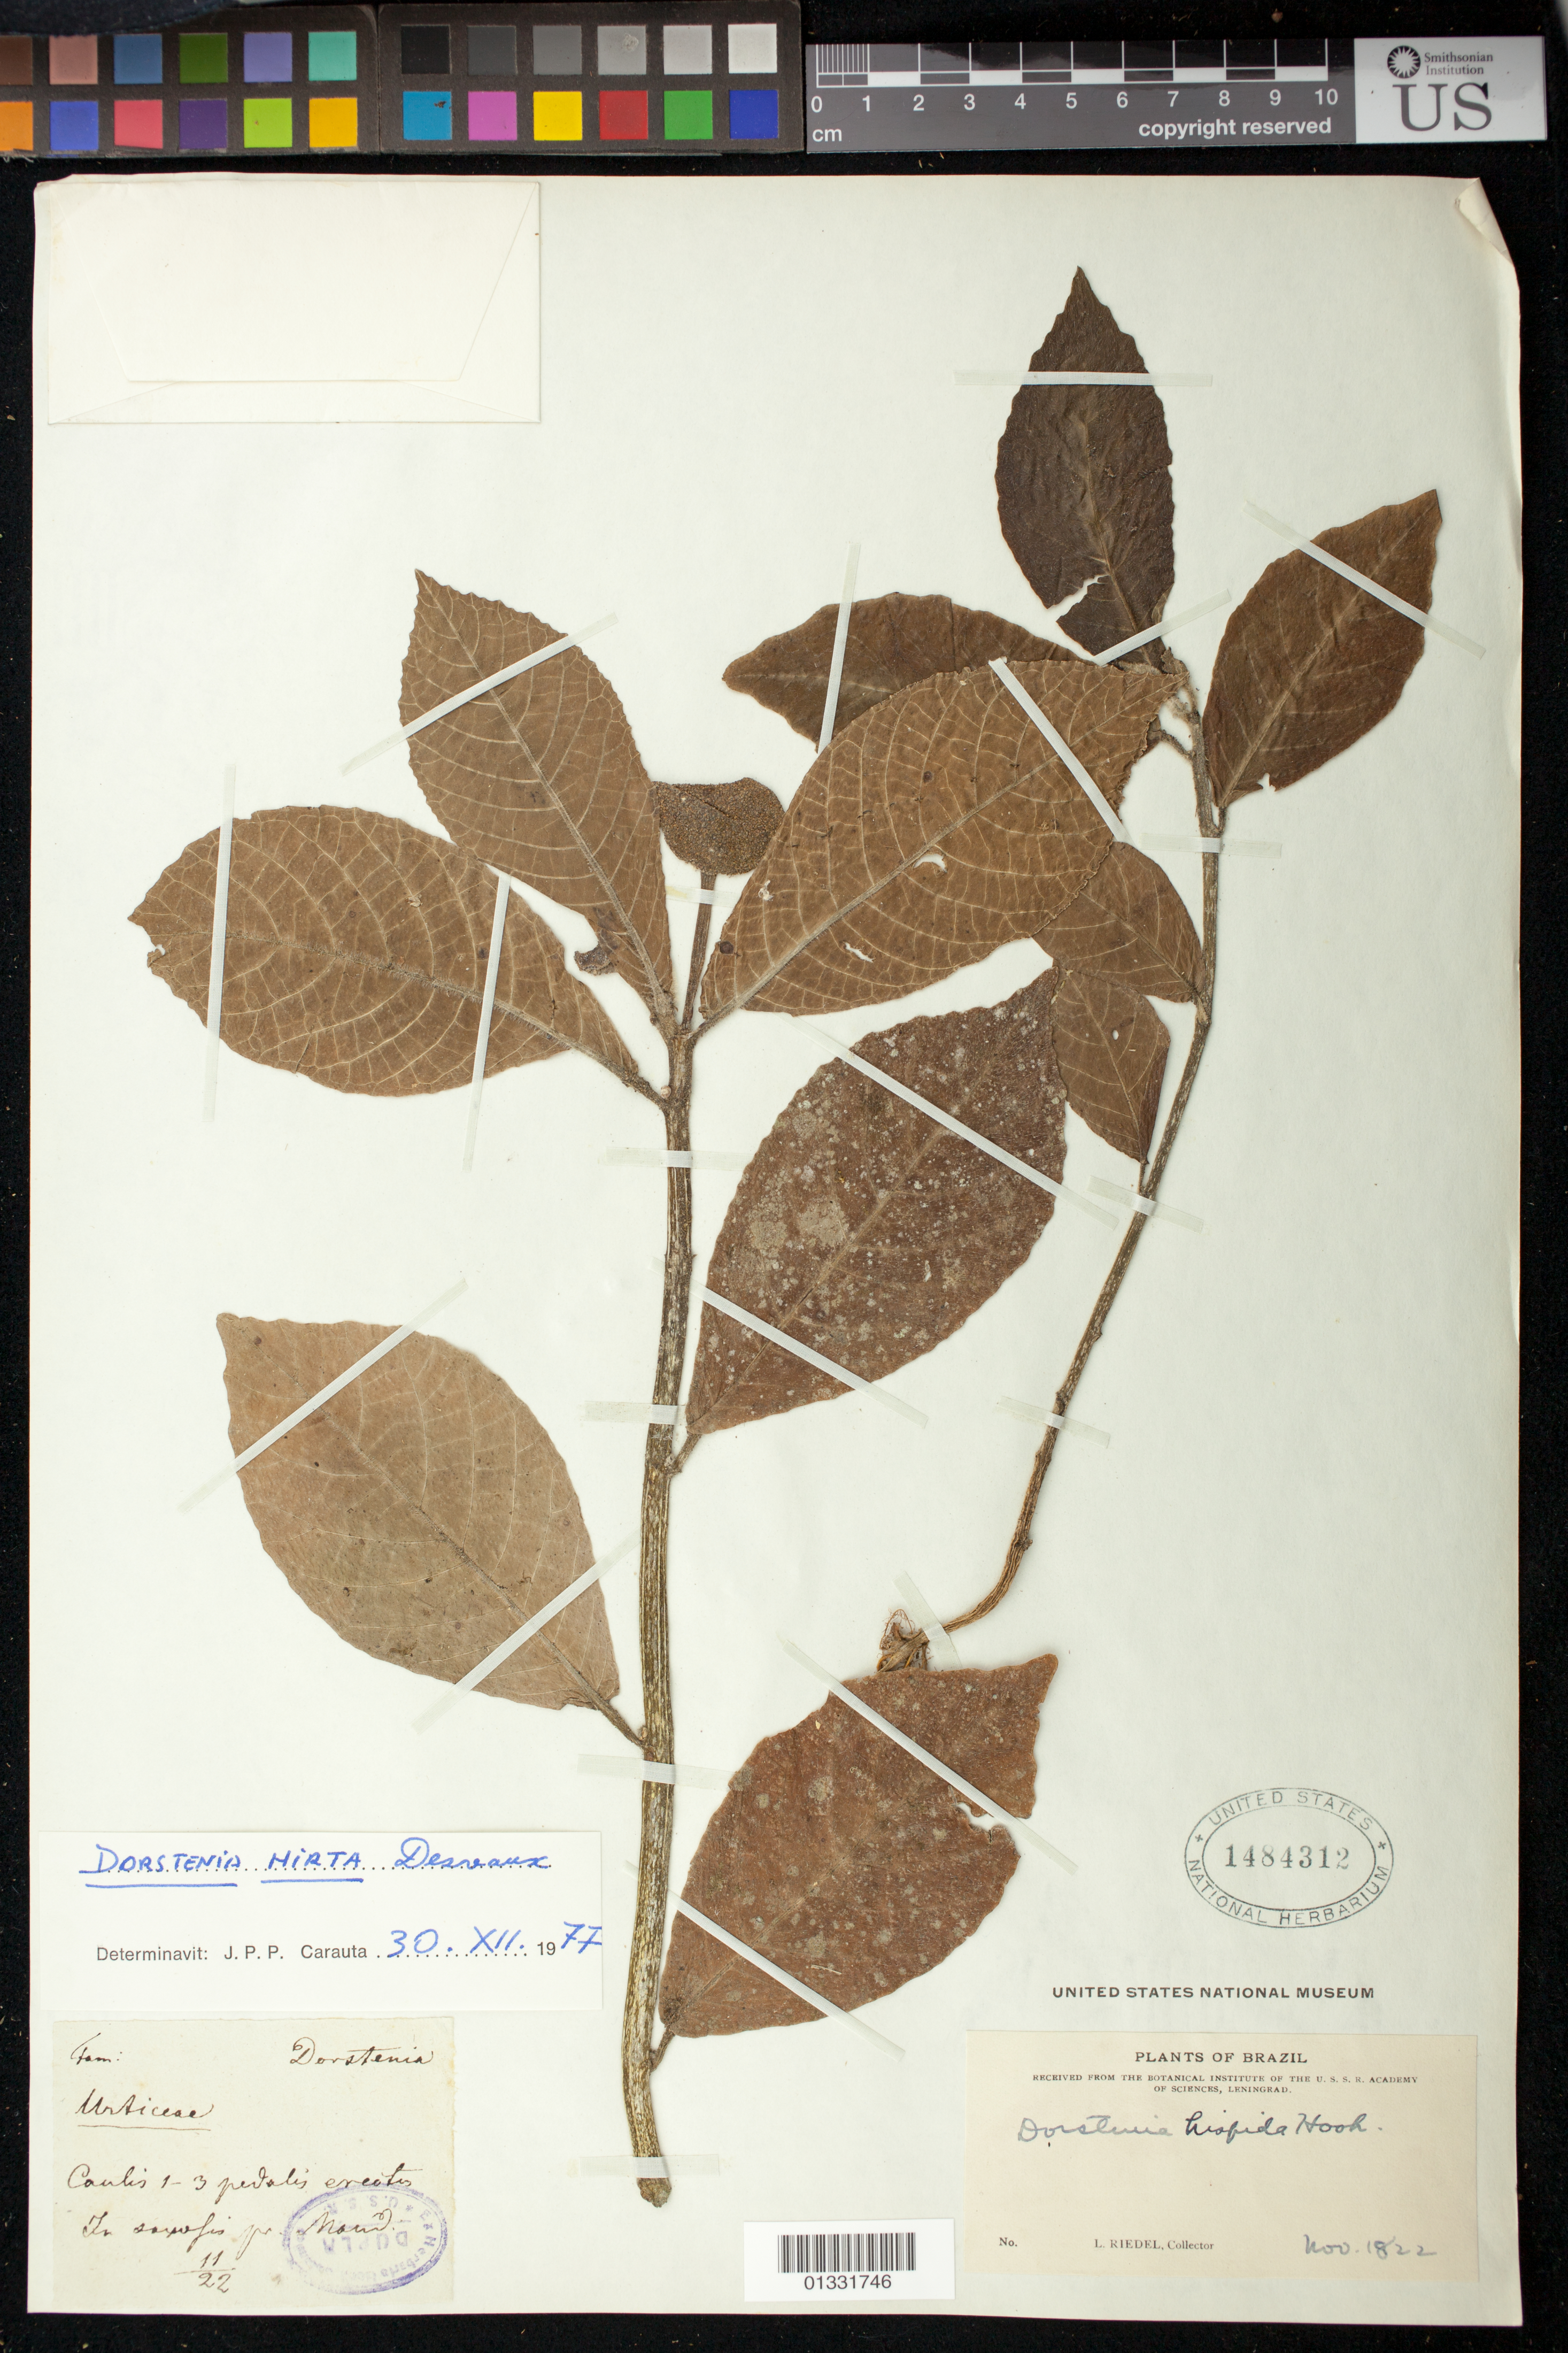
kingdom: Plantae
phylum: Tracheophyta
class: Magnoliopsida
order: Rosales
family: Moraceae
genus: Dorstenia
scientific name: Dorstenia hirta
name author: Desv.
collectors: L. Riedel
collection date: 1822-11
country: Brazil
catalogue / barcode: US 1484312